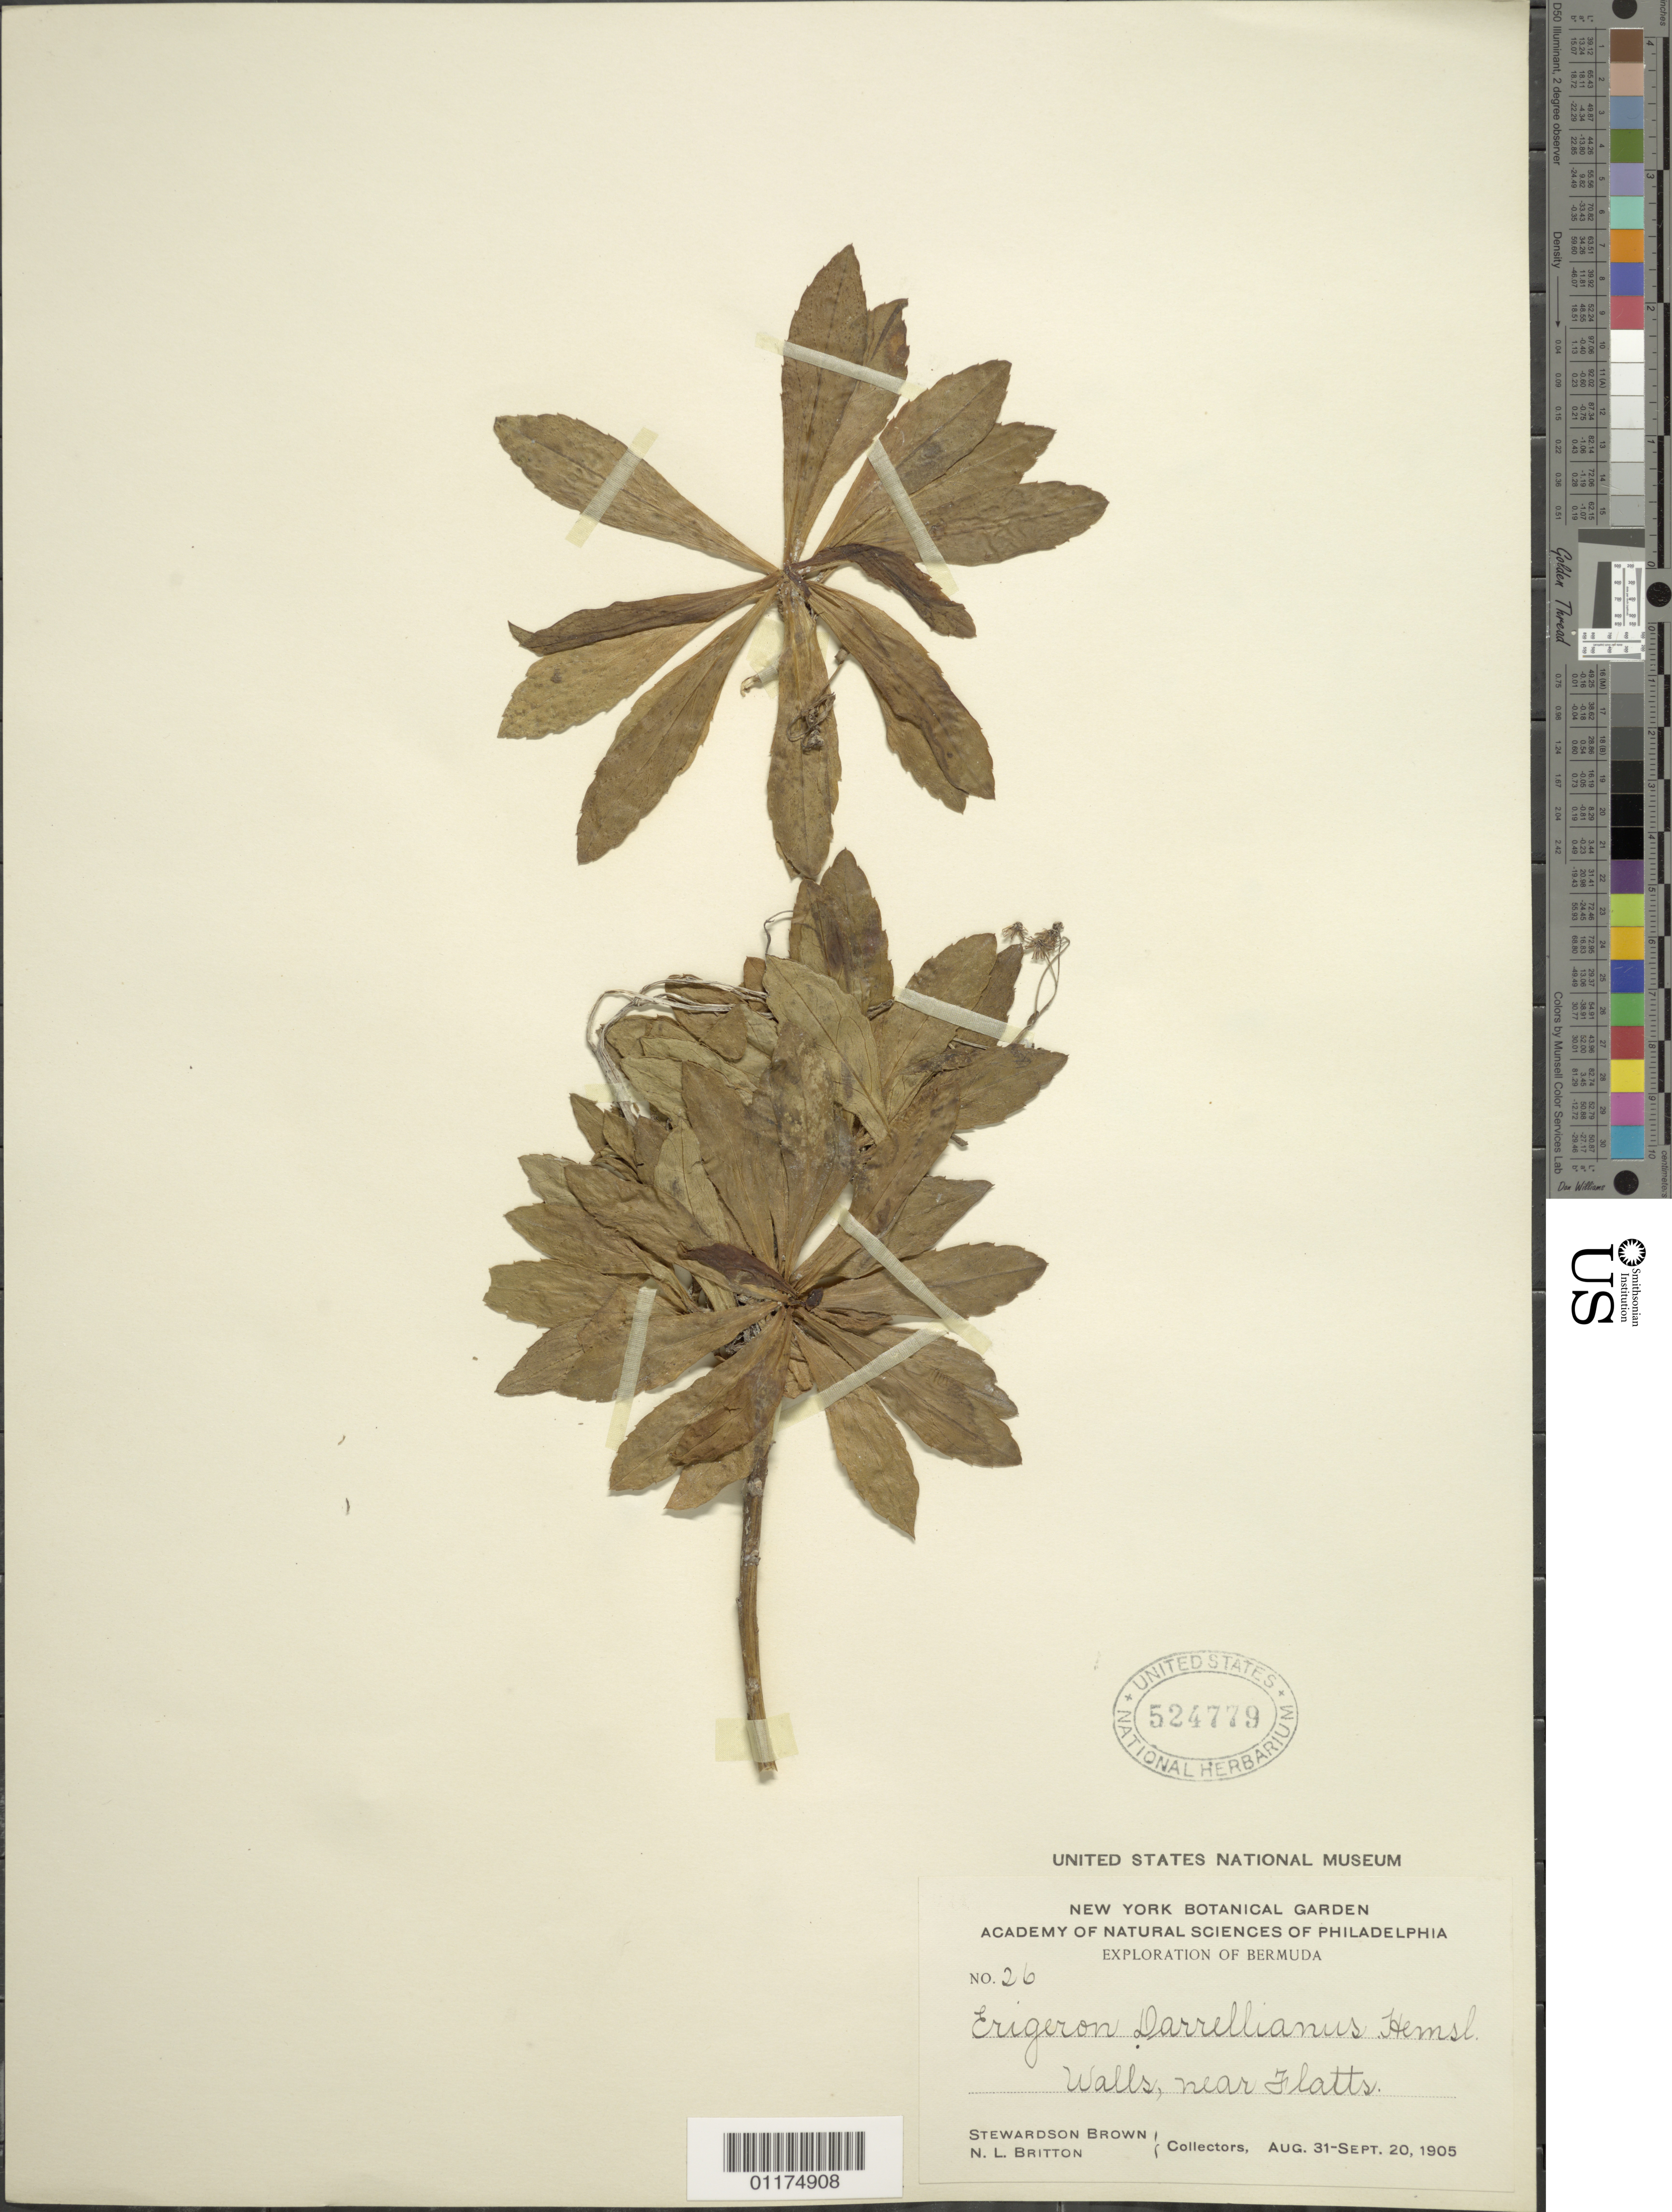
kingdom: Plantae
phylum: Tracheophyta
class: Magnoliopsida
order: Asterales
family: Asteraceae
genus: Erigeron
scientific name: Erigeron darrellianus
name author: Hemsl.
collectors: S. Brown & N. Britton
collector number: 26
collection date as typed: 31 Aug 1905 to 20 Sep 1905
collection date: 1905-08-31/1905-09-20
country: Bermuda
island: Bermuda I.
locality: Walls near Flatts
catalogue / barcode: US 524779